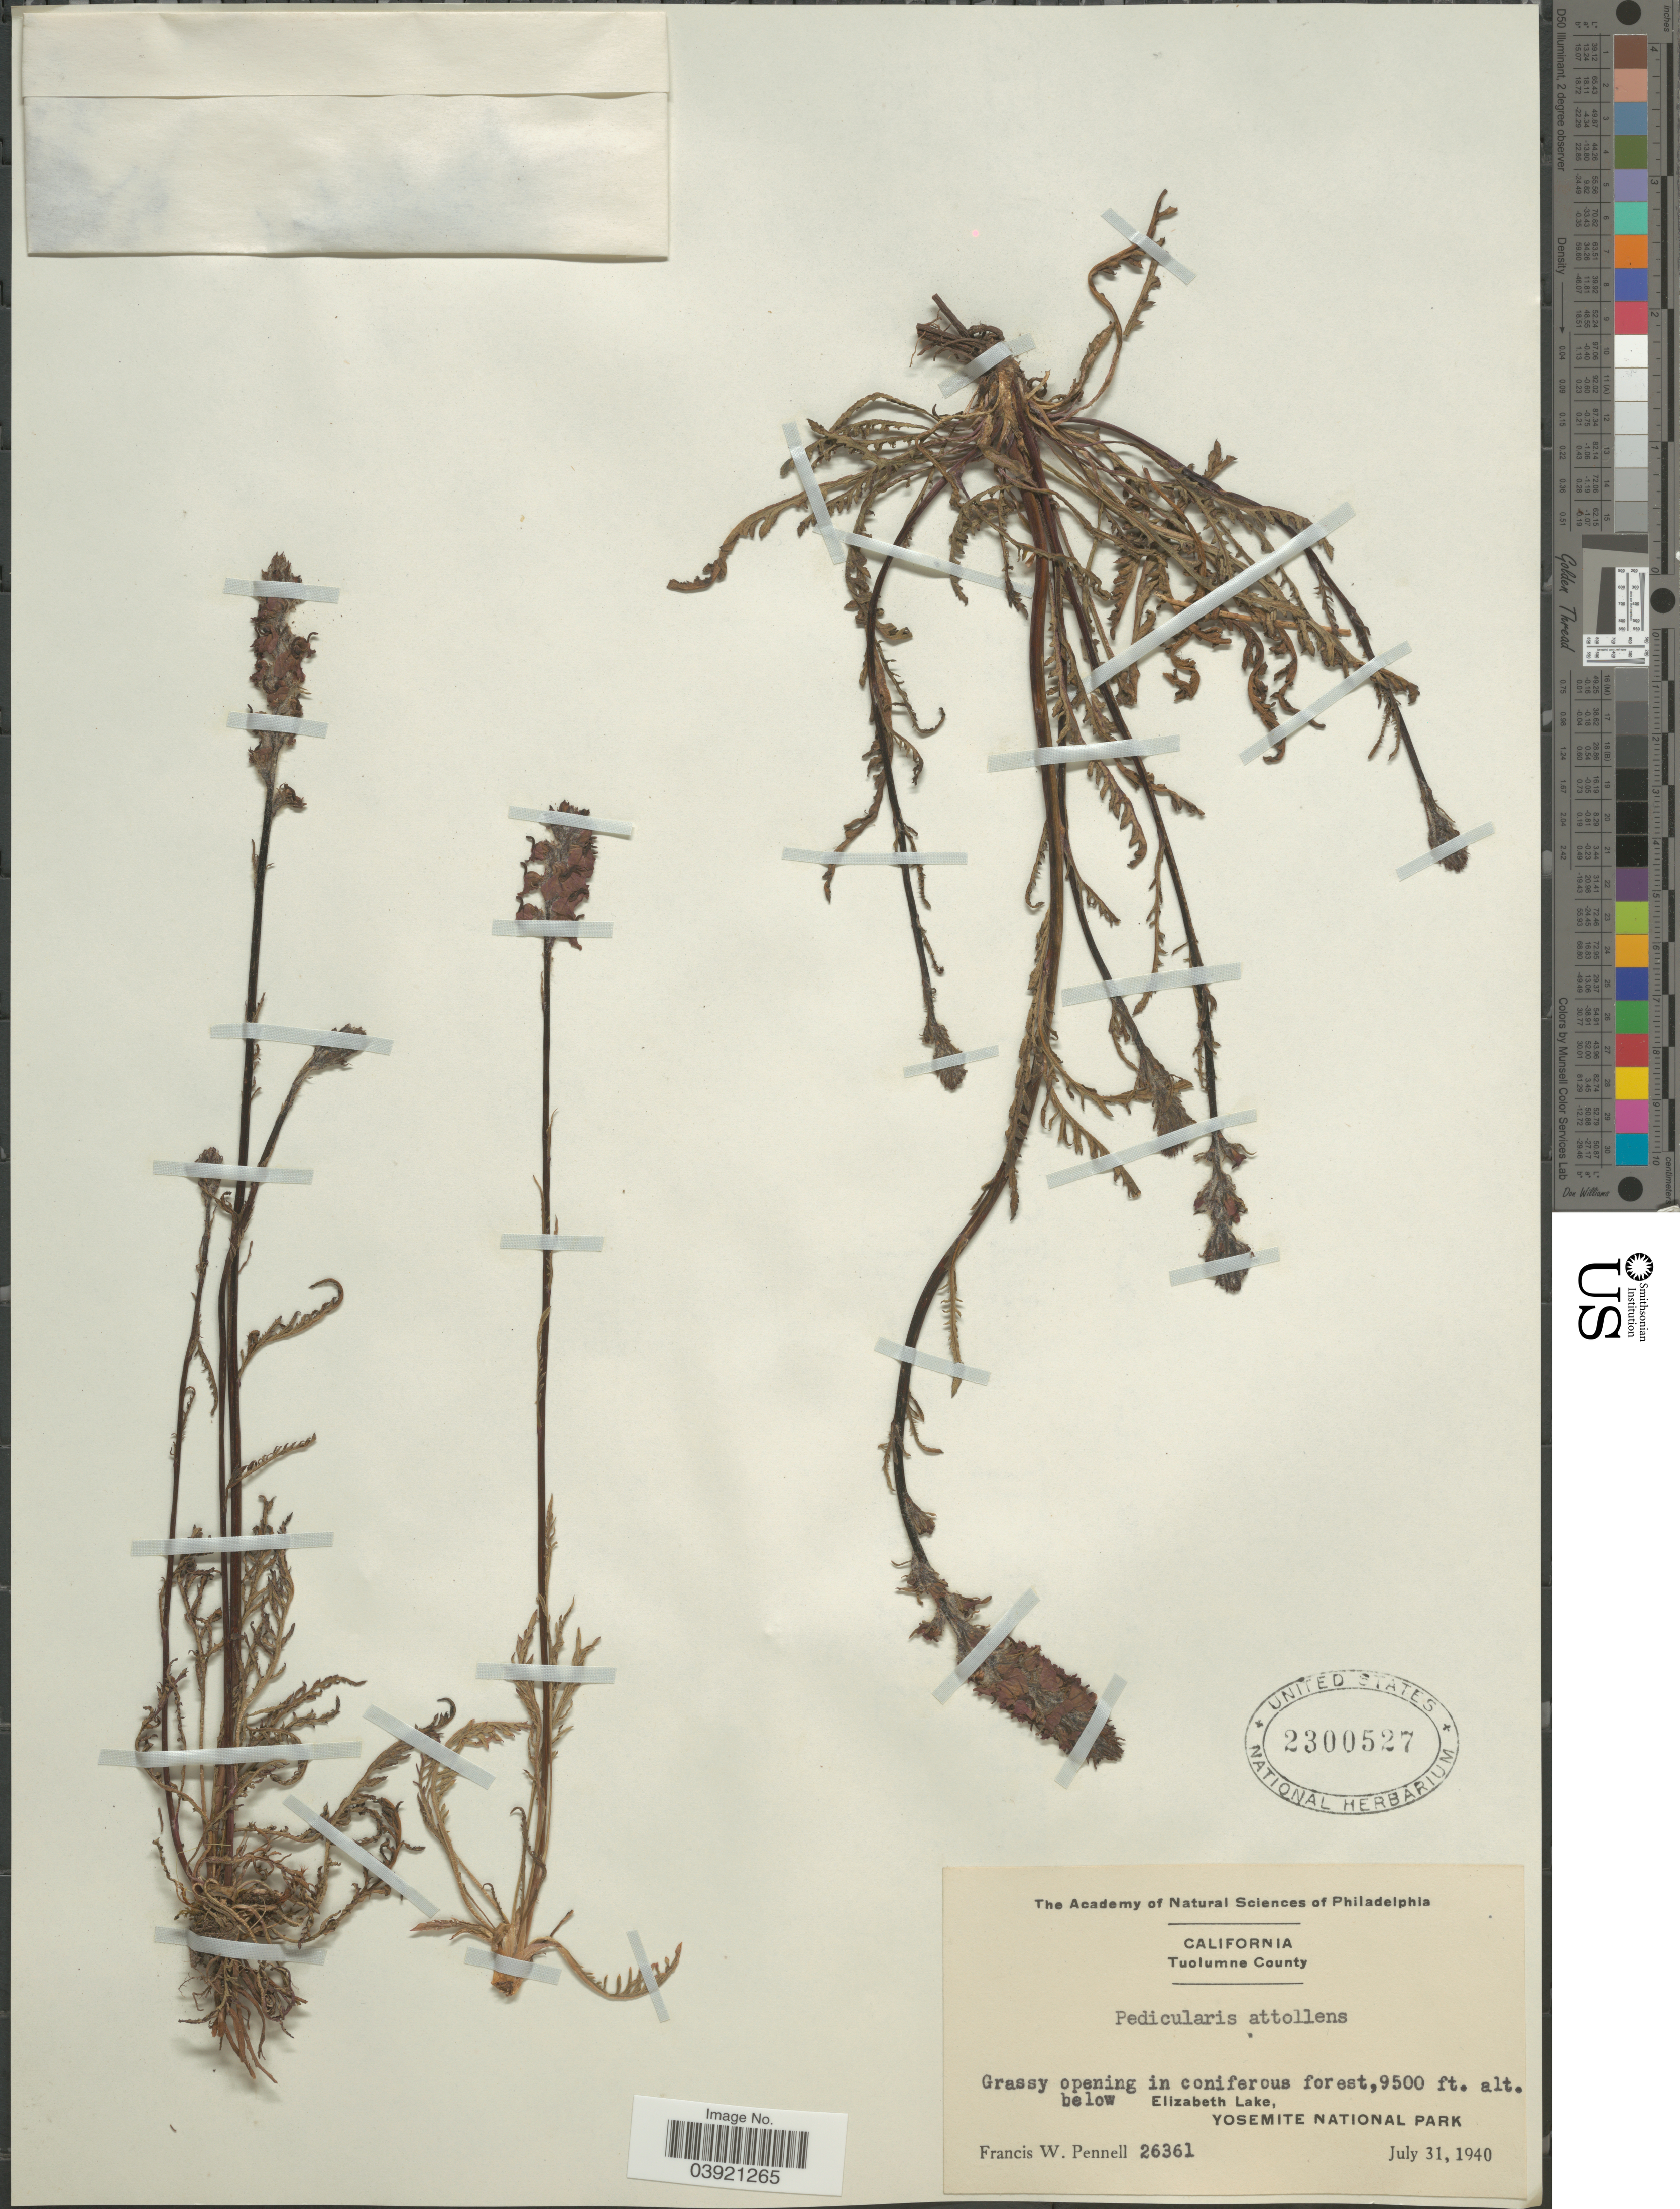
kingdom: Plantae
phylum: Tracheophyta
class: Magnoliopsida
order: Lamiales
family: Orobanchaceae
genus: Pedicularis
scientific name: Pedicularis attollens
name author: A. Gray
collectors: F. W. Pennell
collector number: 26361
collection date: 1940-07-31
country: United States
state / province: California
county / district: Tuolumne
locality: Tuolumne County. Grassy opening in coniferous forest, below Elizabeth Lake, Yosemite National Park.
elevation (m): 2896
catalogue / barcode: US 2300527